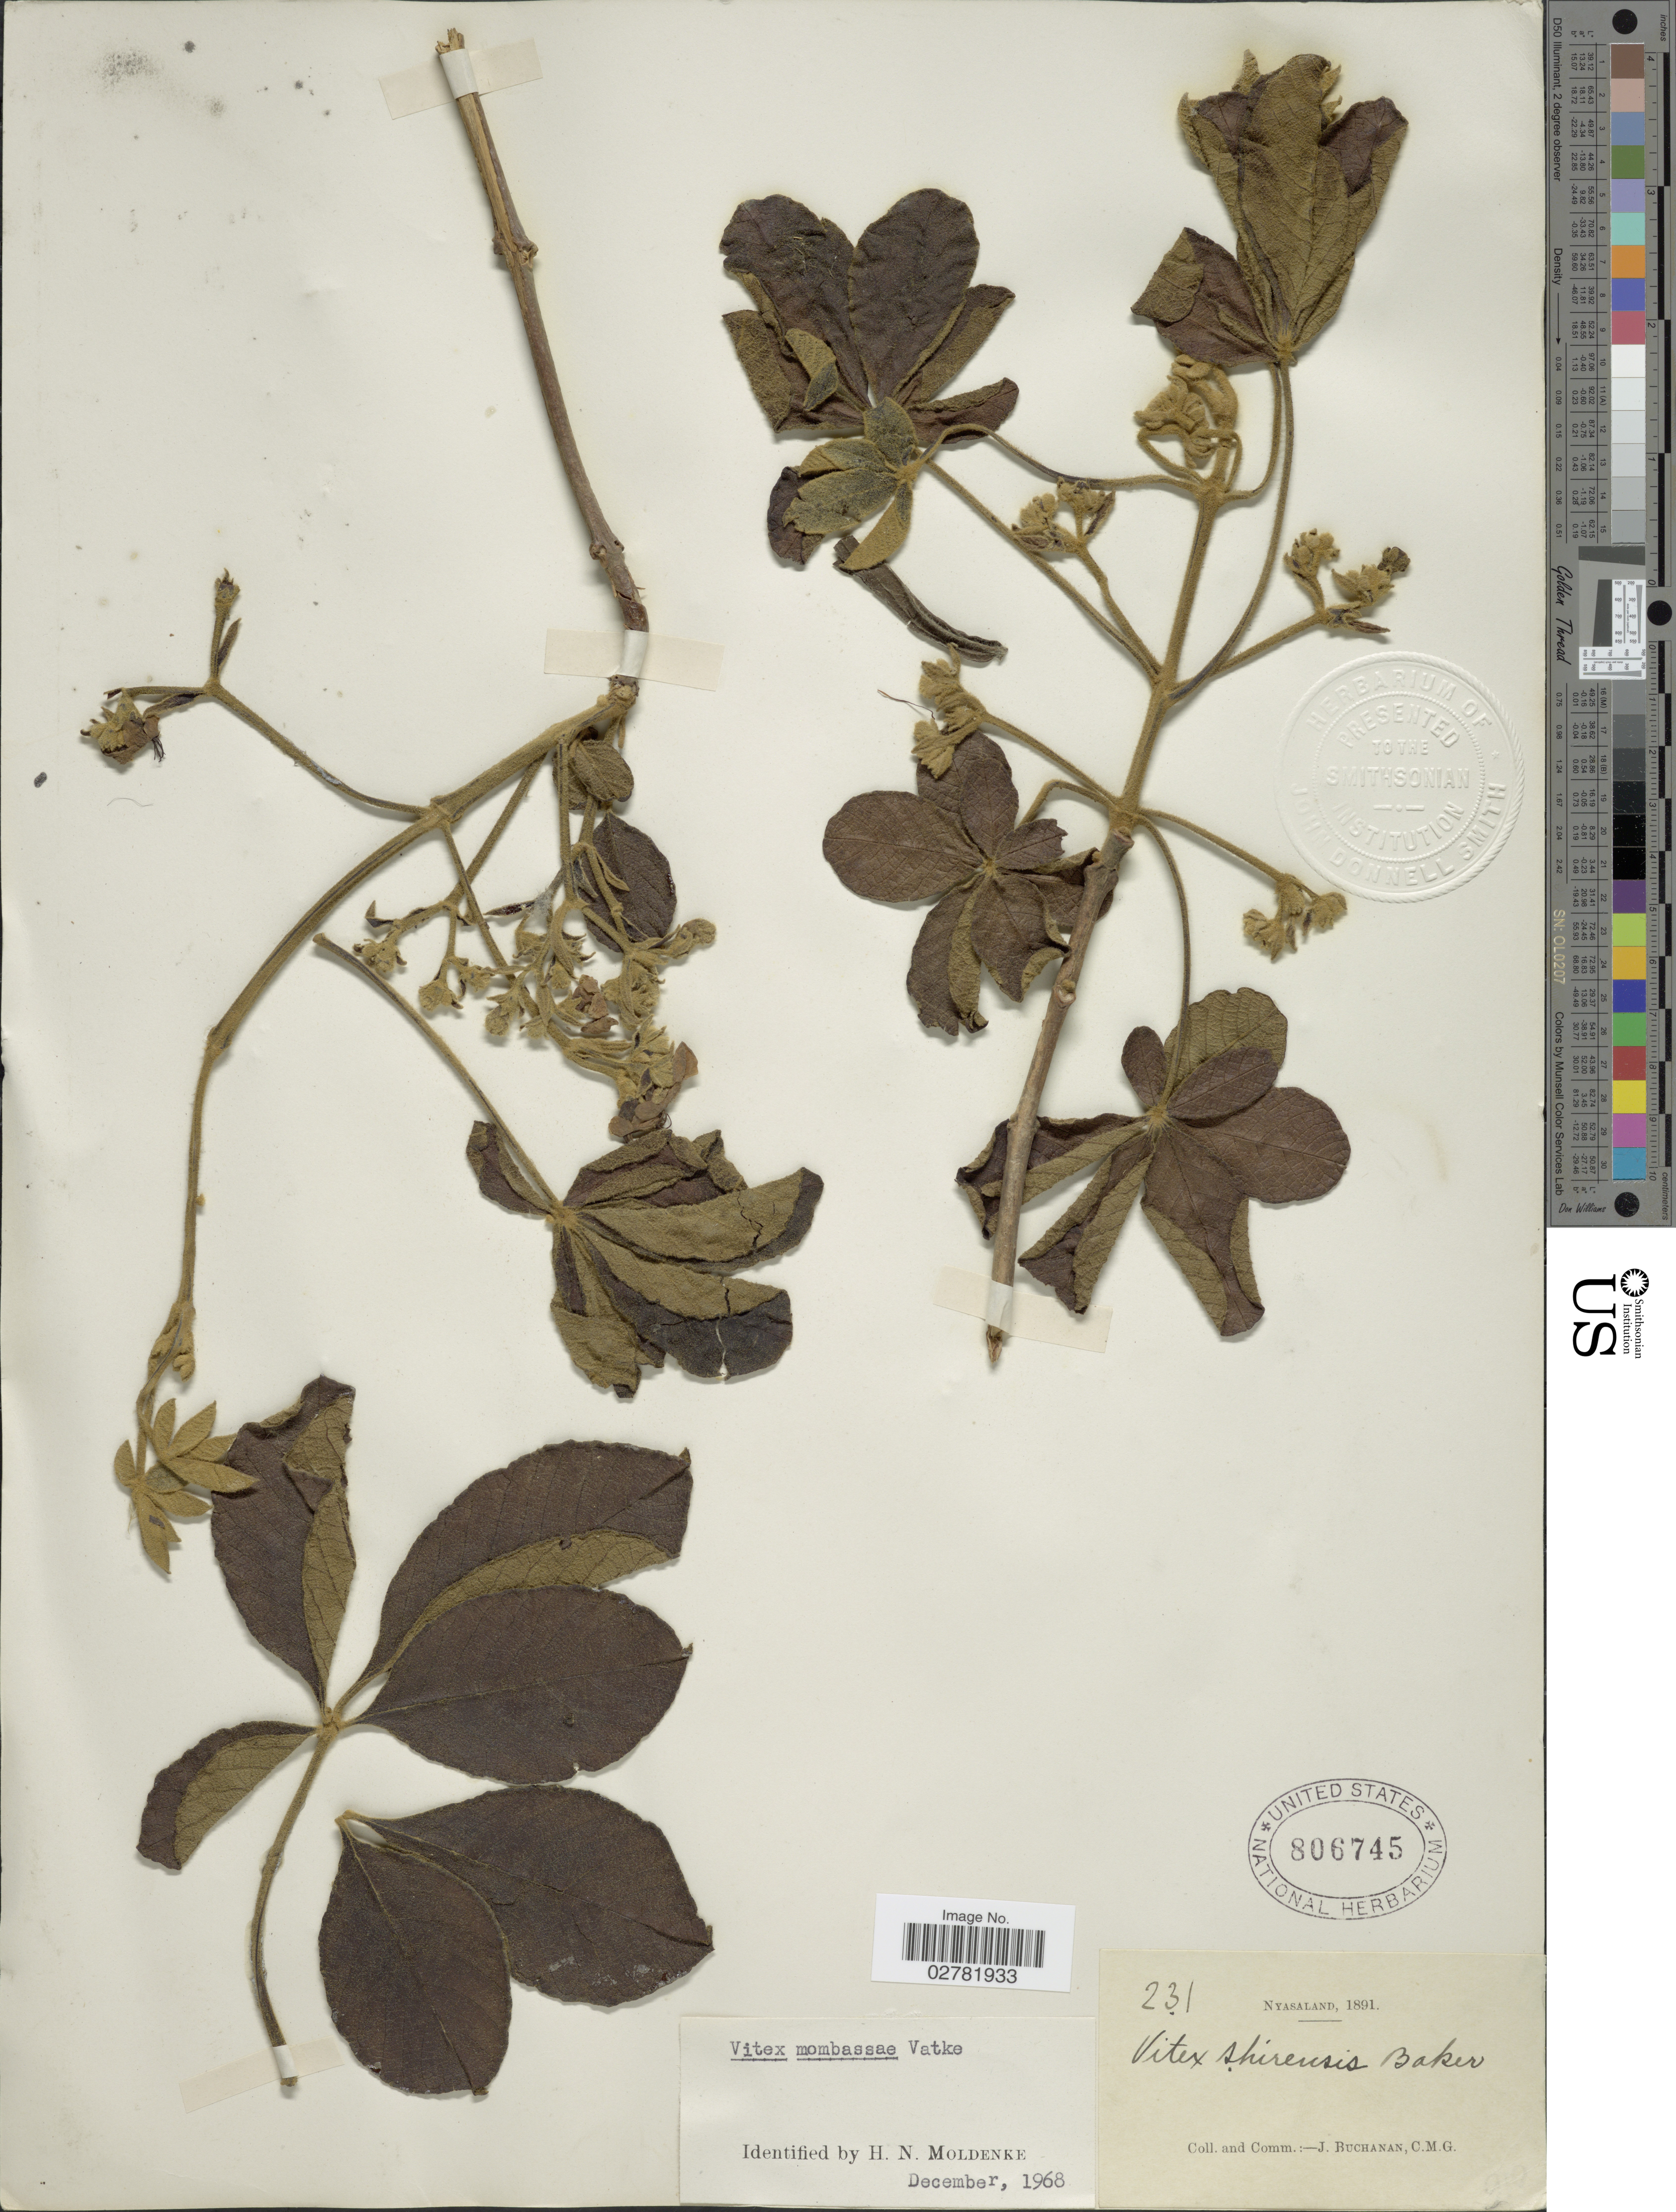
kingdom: Plantae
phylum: Tracheophyta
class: Magnoliopsida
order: Lamiales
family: Lamiaceae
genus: Vitex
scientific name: Vitex mombassae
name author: Vatke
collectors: J. Buchanan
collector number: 231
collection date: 1891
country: Malawi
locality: Nyasaland.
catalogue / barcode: US 806745